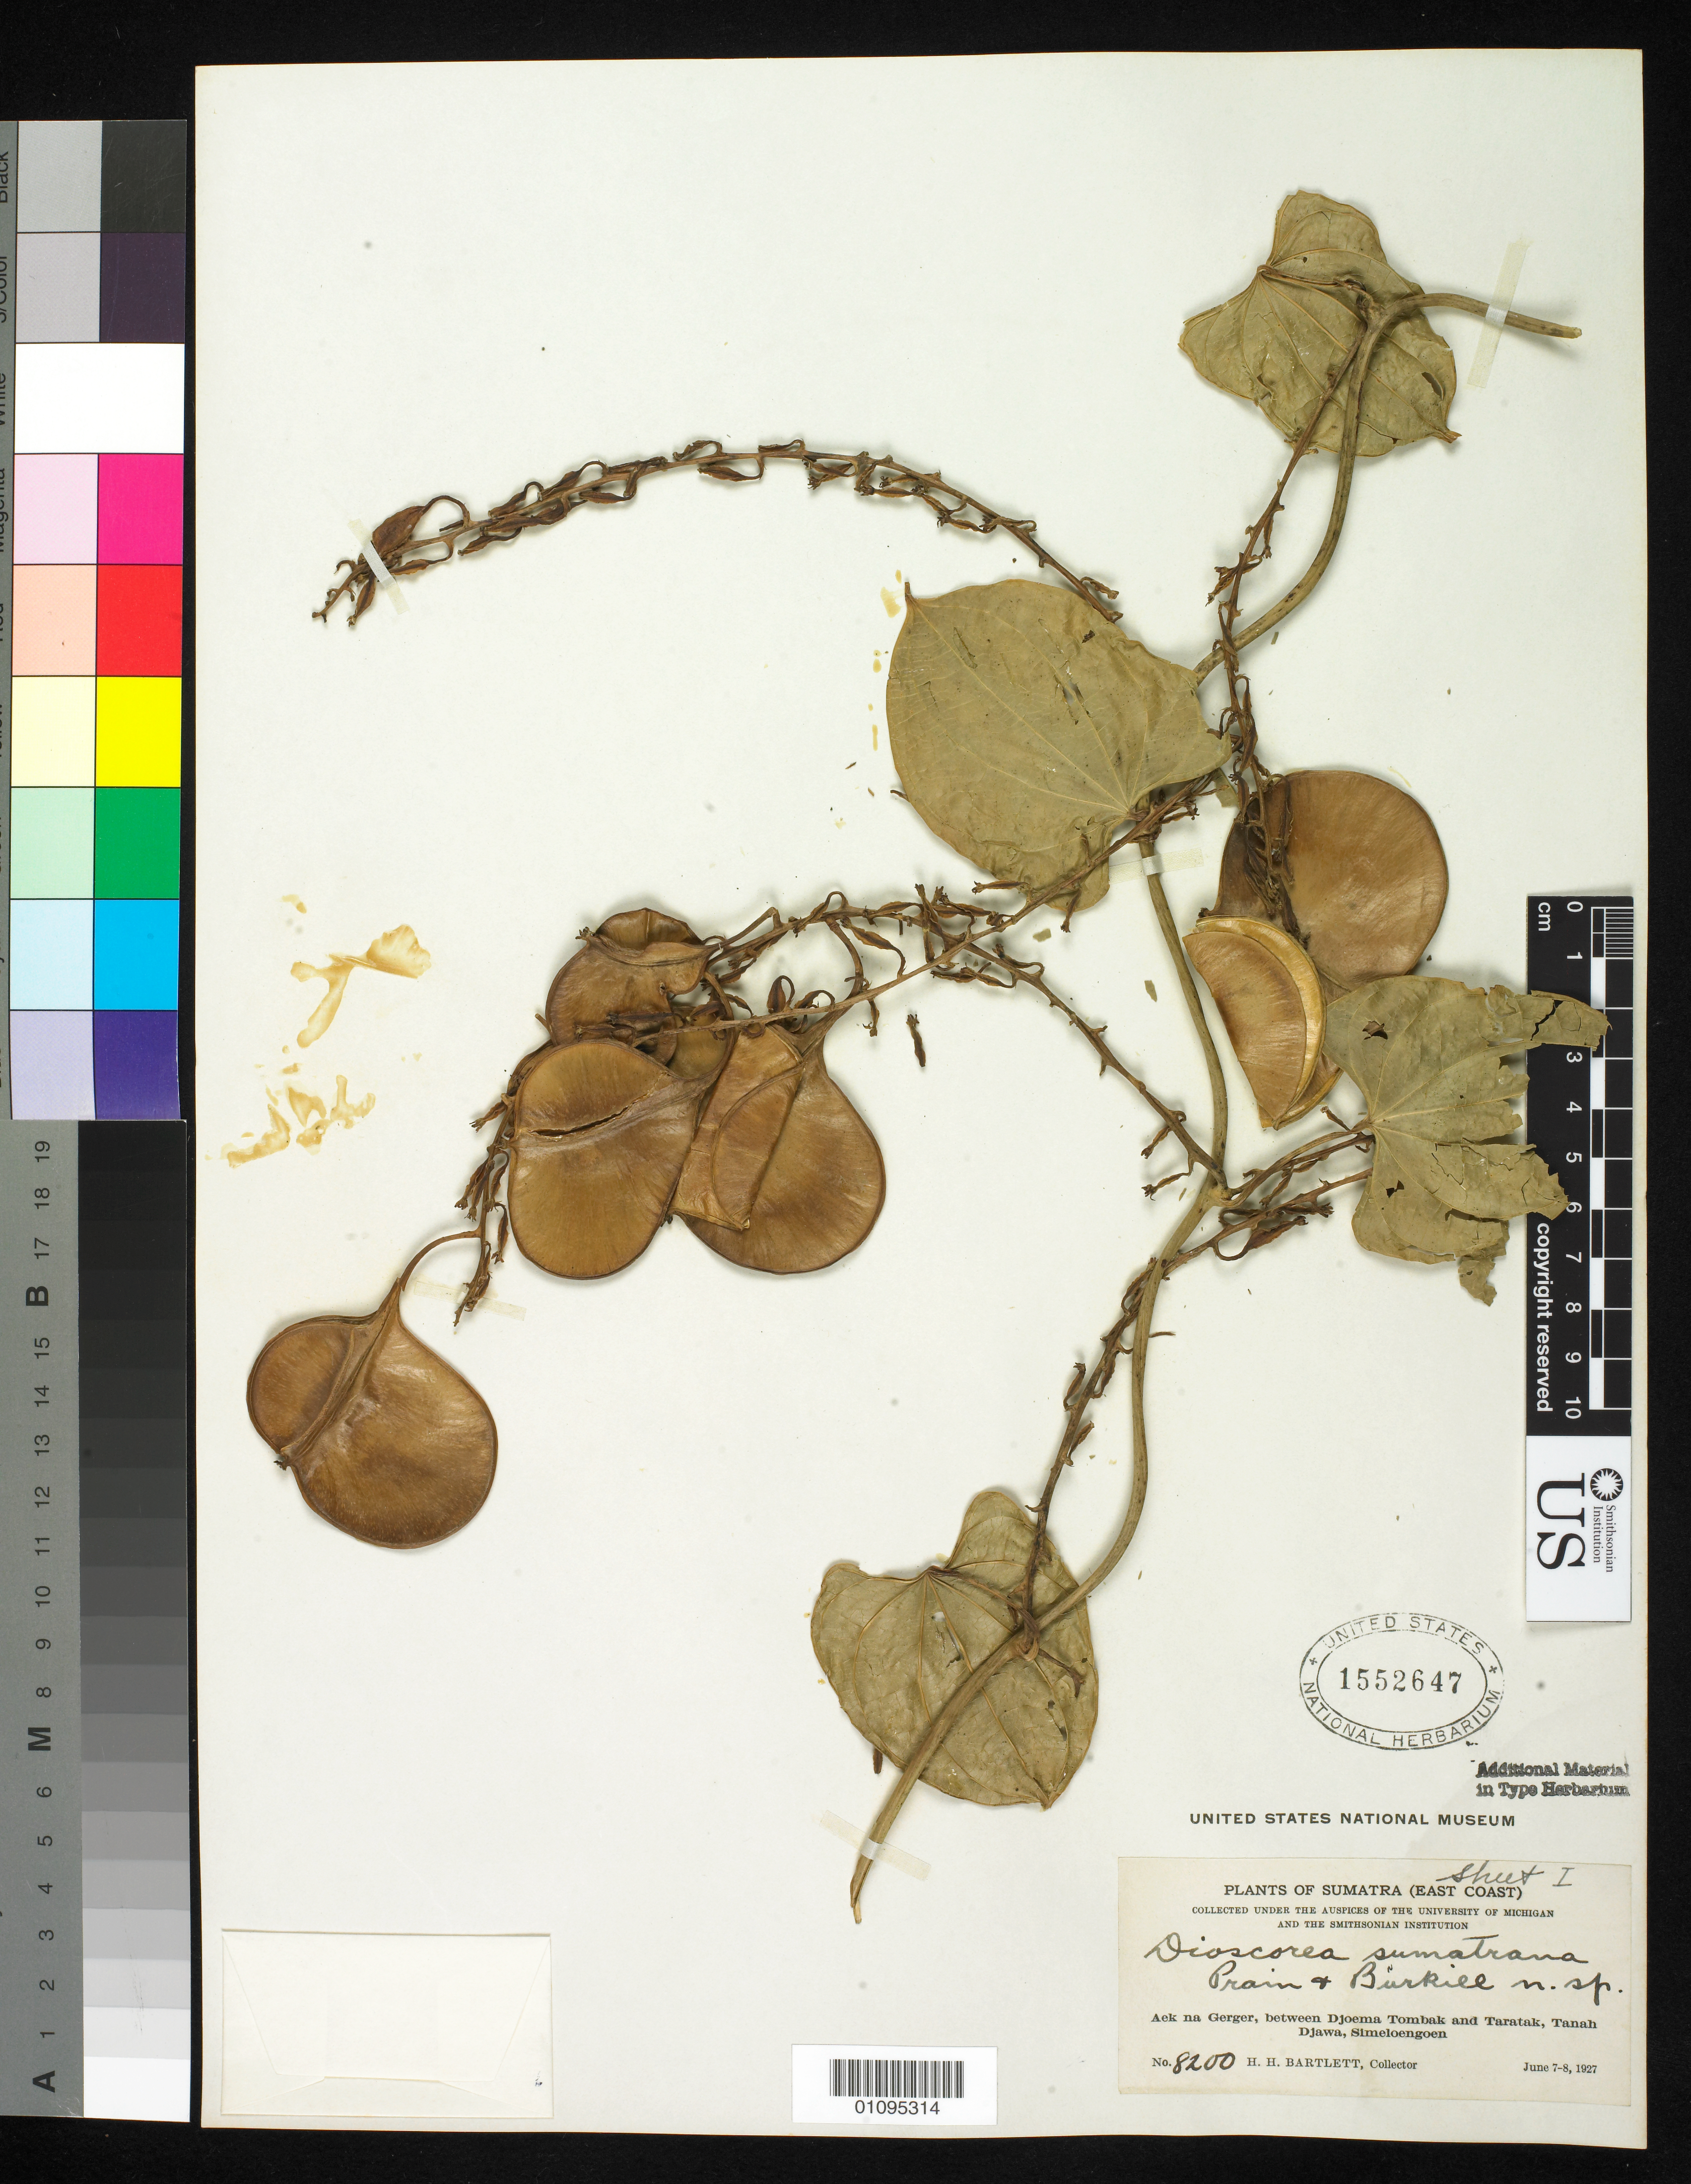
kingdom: Plantae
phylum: Tracheophyta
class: Liliopsida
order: Dioscoreales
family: Dioscoreaceae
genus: Dioscorea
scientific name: Dioscorea sumatrana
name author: Prain & Burkill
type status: Isosyntype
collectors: H. H. Bartlett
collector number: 8200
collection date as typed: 07 Jun 1927 to 08 Jun 1927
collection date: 1927-06-07/1927-06-08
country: Indonesia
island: Sumatra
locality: Aek Na Greger, between Djoema Tombak & Taratak, Tanah Djawa, Simeloengoen.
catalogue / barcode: US 1552647